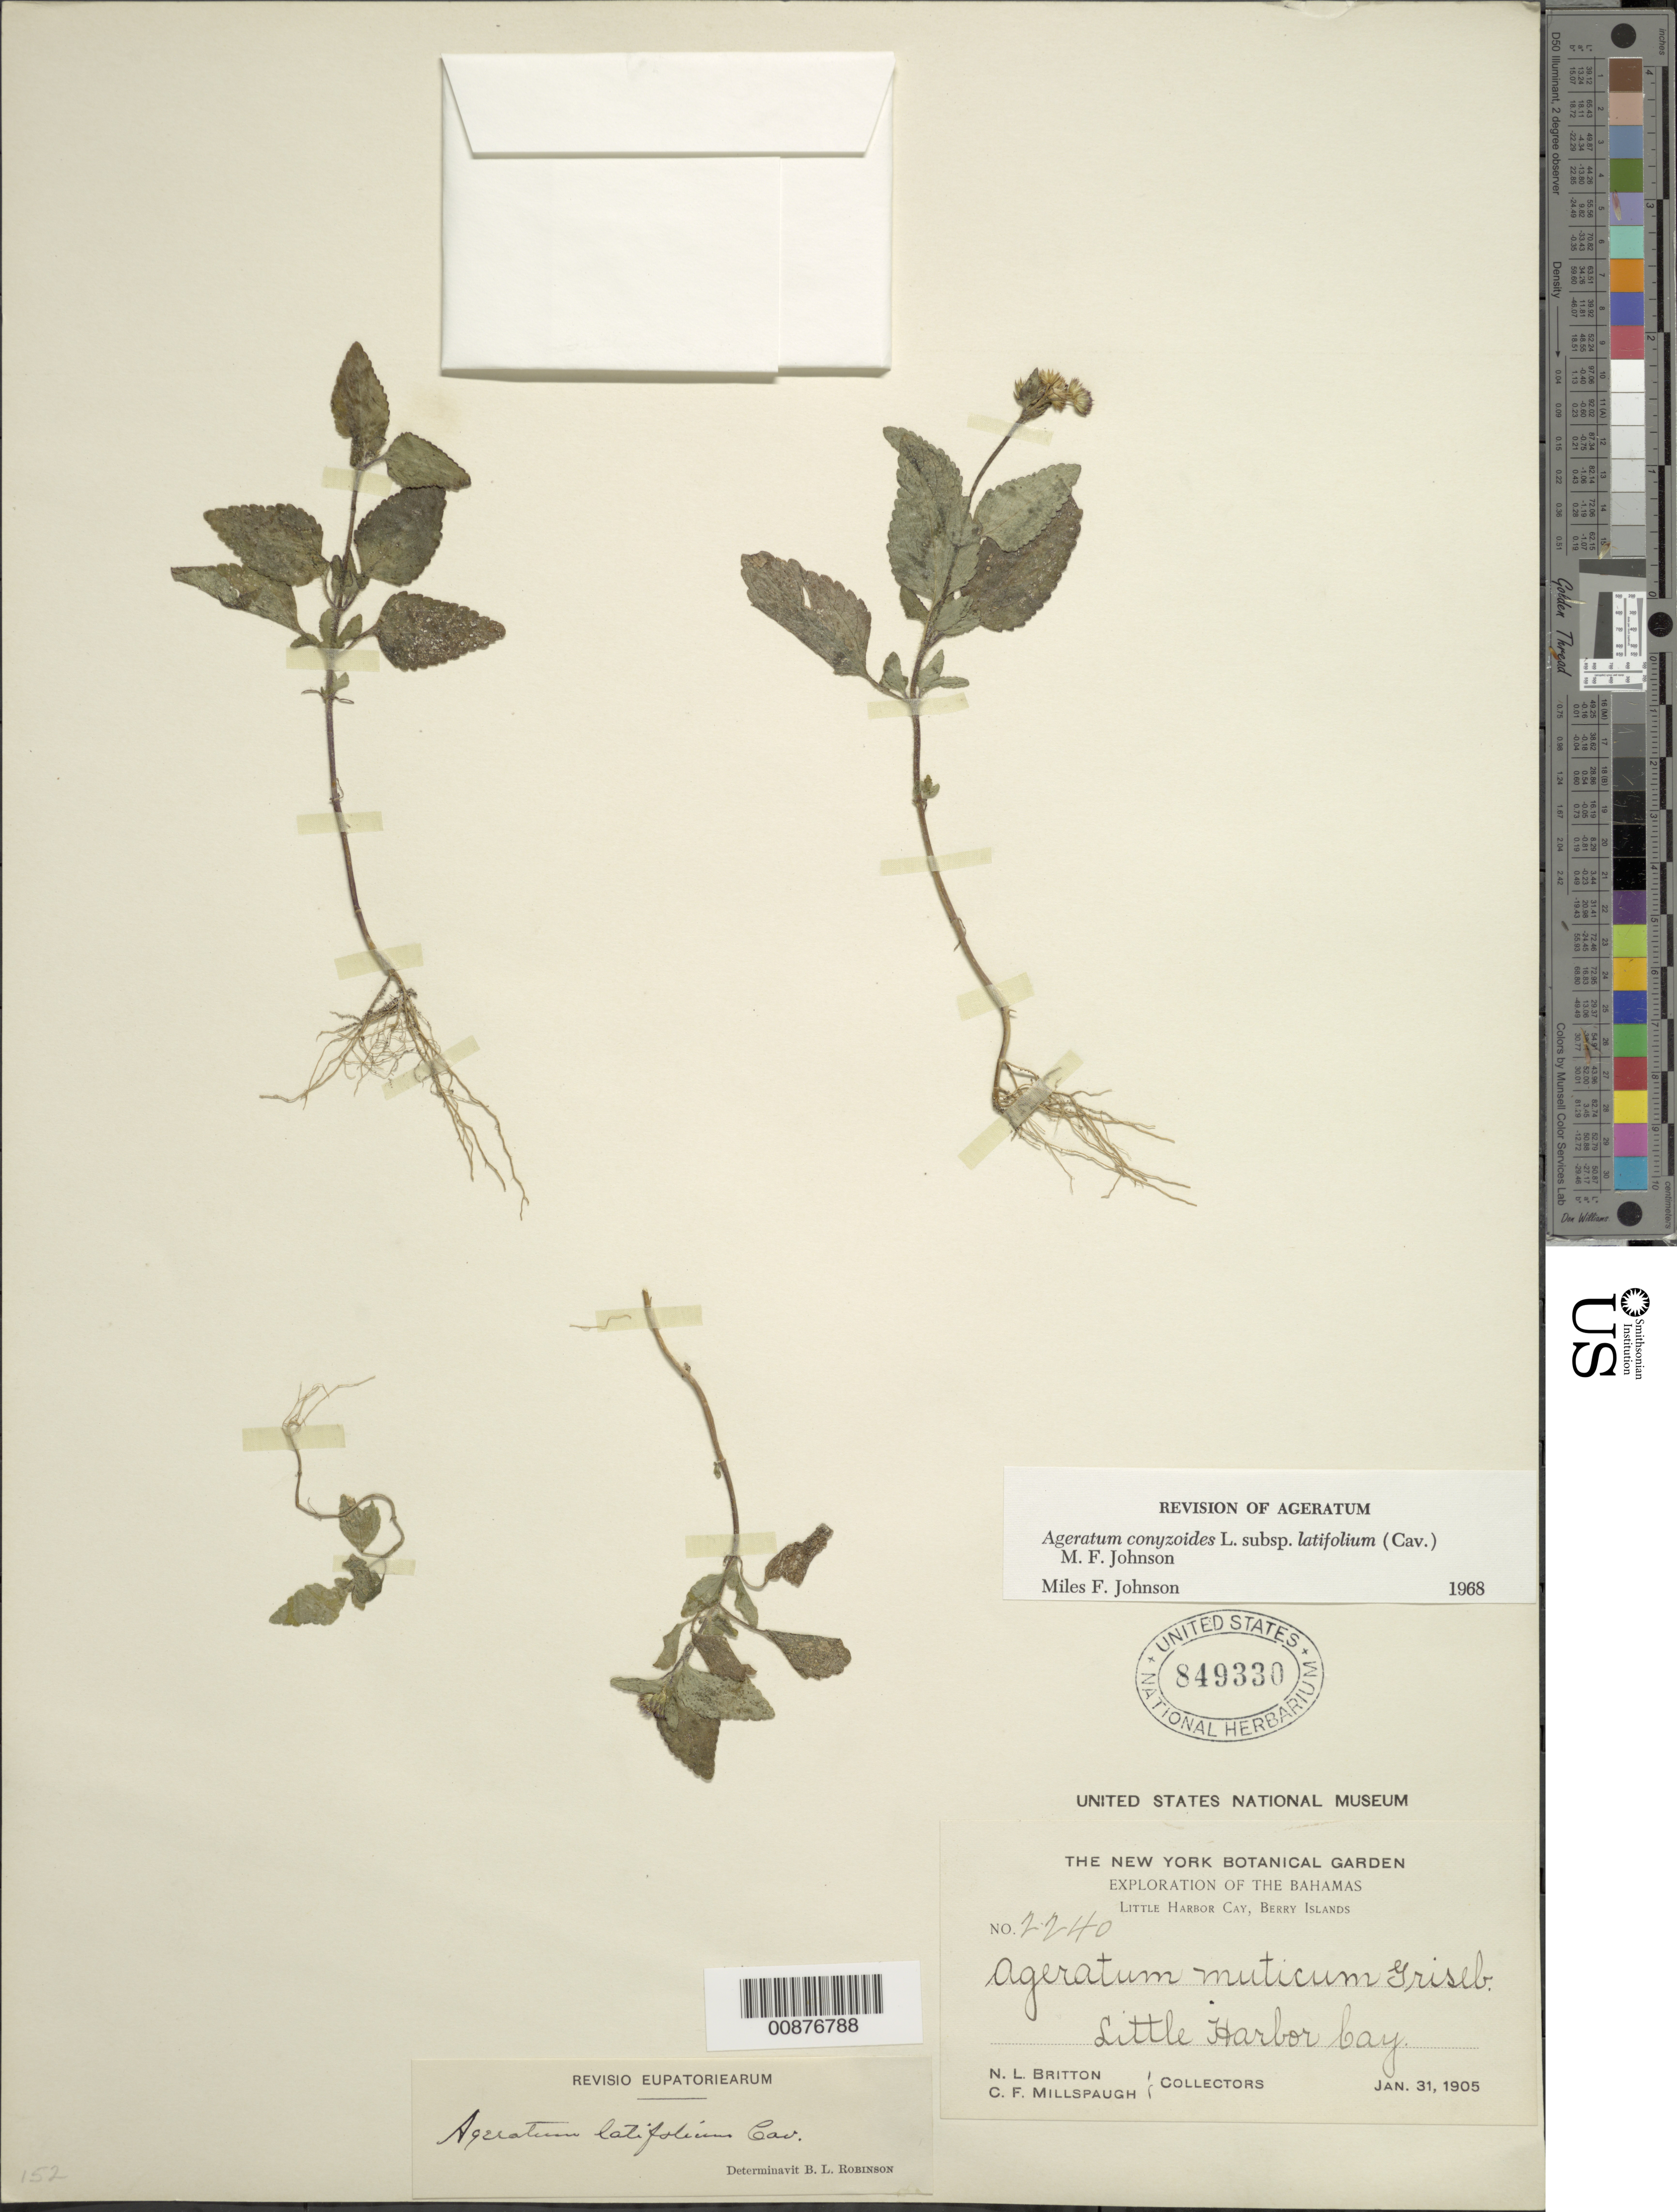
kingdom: Plantae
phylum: Tracheophyta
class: Magnoliopsida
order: Asterales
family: Asteraceae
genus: Ageratum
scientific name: Ageratum conyzoides subsp. latifolium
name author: (Cav.) M.F. Johnson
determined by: Johnson, M. F.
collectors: N. Britton & C. F. Millspaugh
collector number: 2240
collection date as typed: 31 Jan 1905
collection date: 1905-01-31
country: Bahamas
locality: Little Harbor Cay, Berry Islands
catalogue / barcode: US 849330